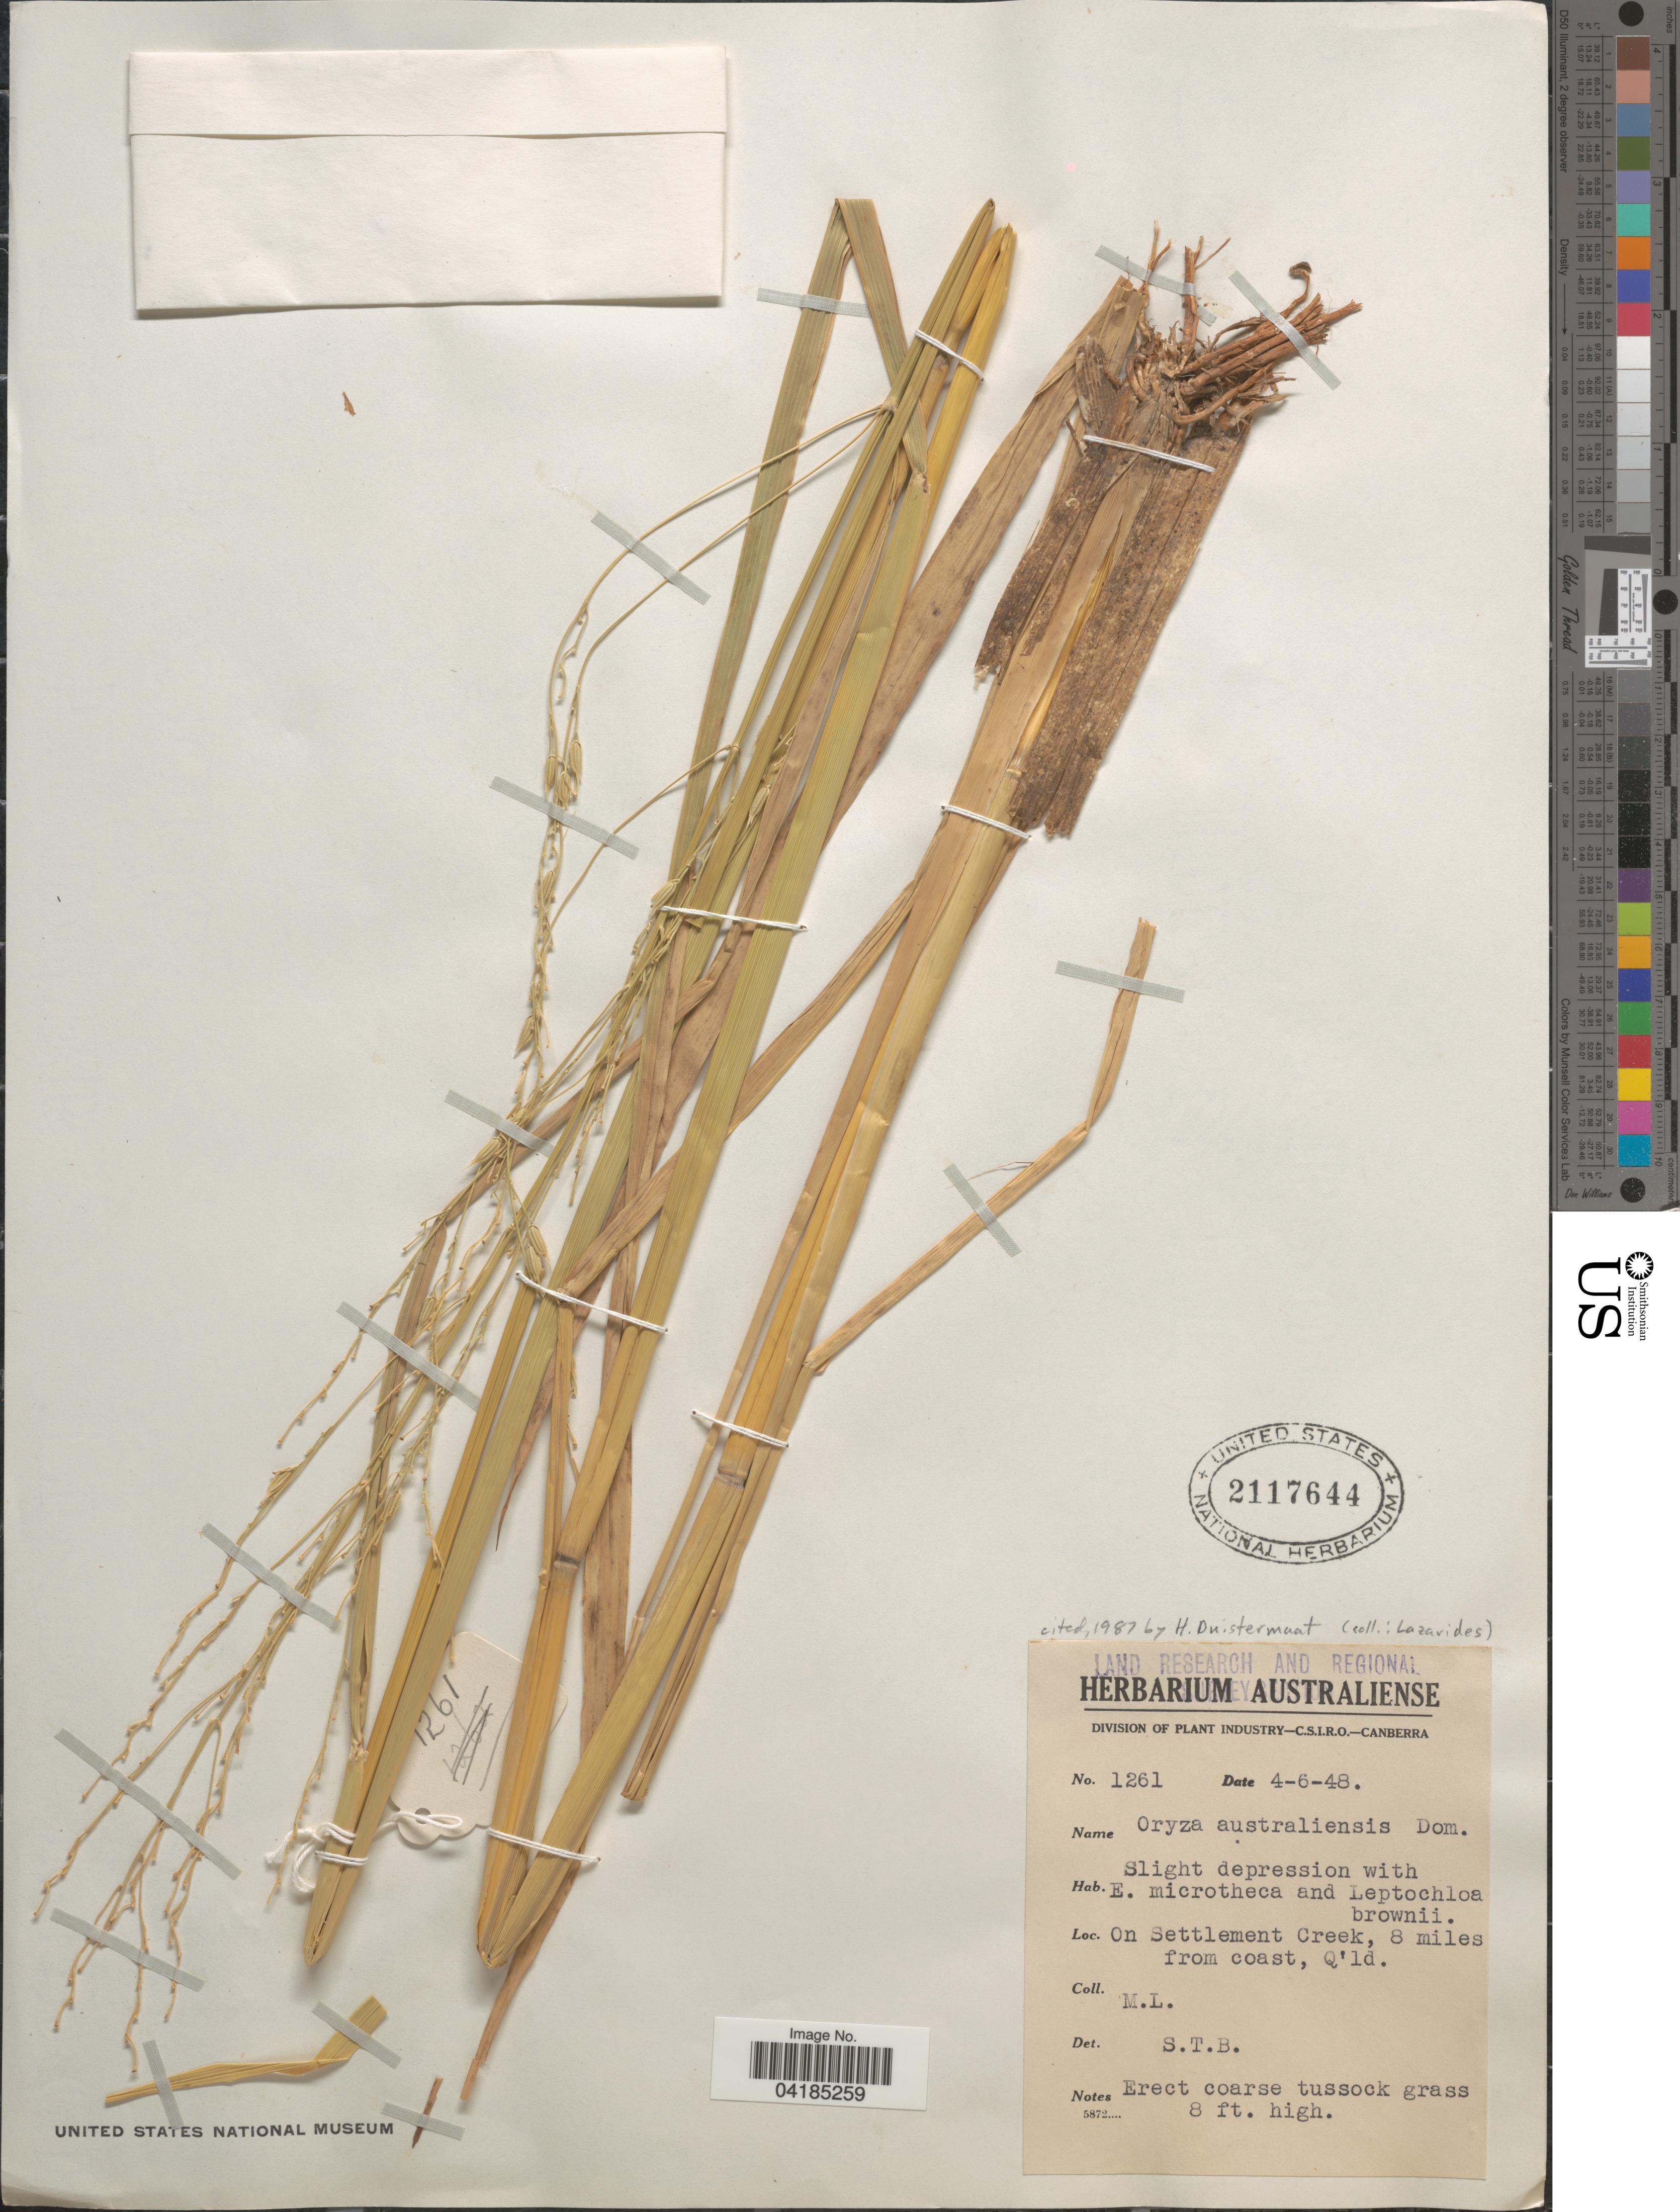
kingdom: Plantae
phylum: Tracheophyta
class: Liliopsida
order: Poales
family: Poaceae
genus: Oryza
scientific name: Oryza australiensis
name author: Domin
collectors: M. L.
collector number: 1261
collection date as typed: Transcribed d/m/y: 4/6/48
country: Australia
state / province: Queensland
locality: On Settlement Creek, 8 miles from coast, Q'ld.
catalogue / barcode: US 2117644